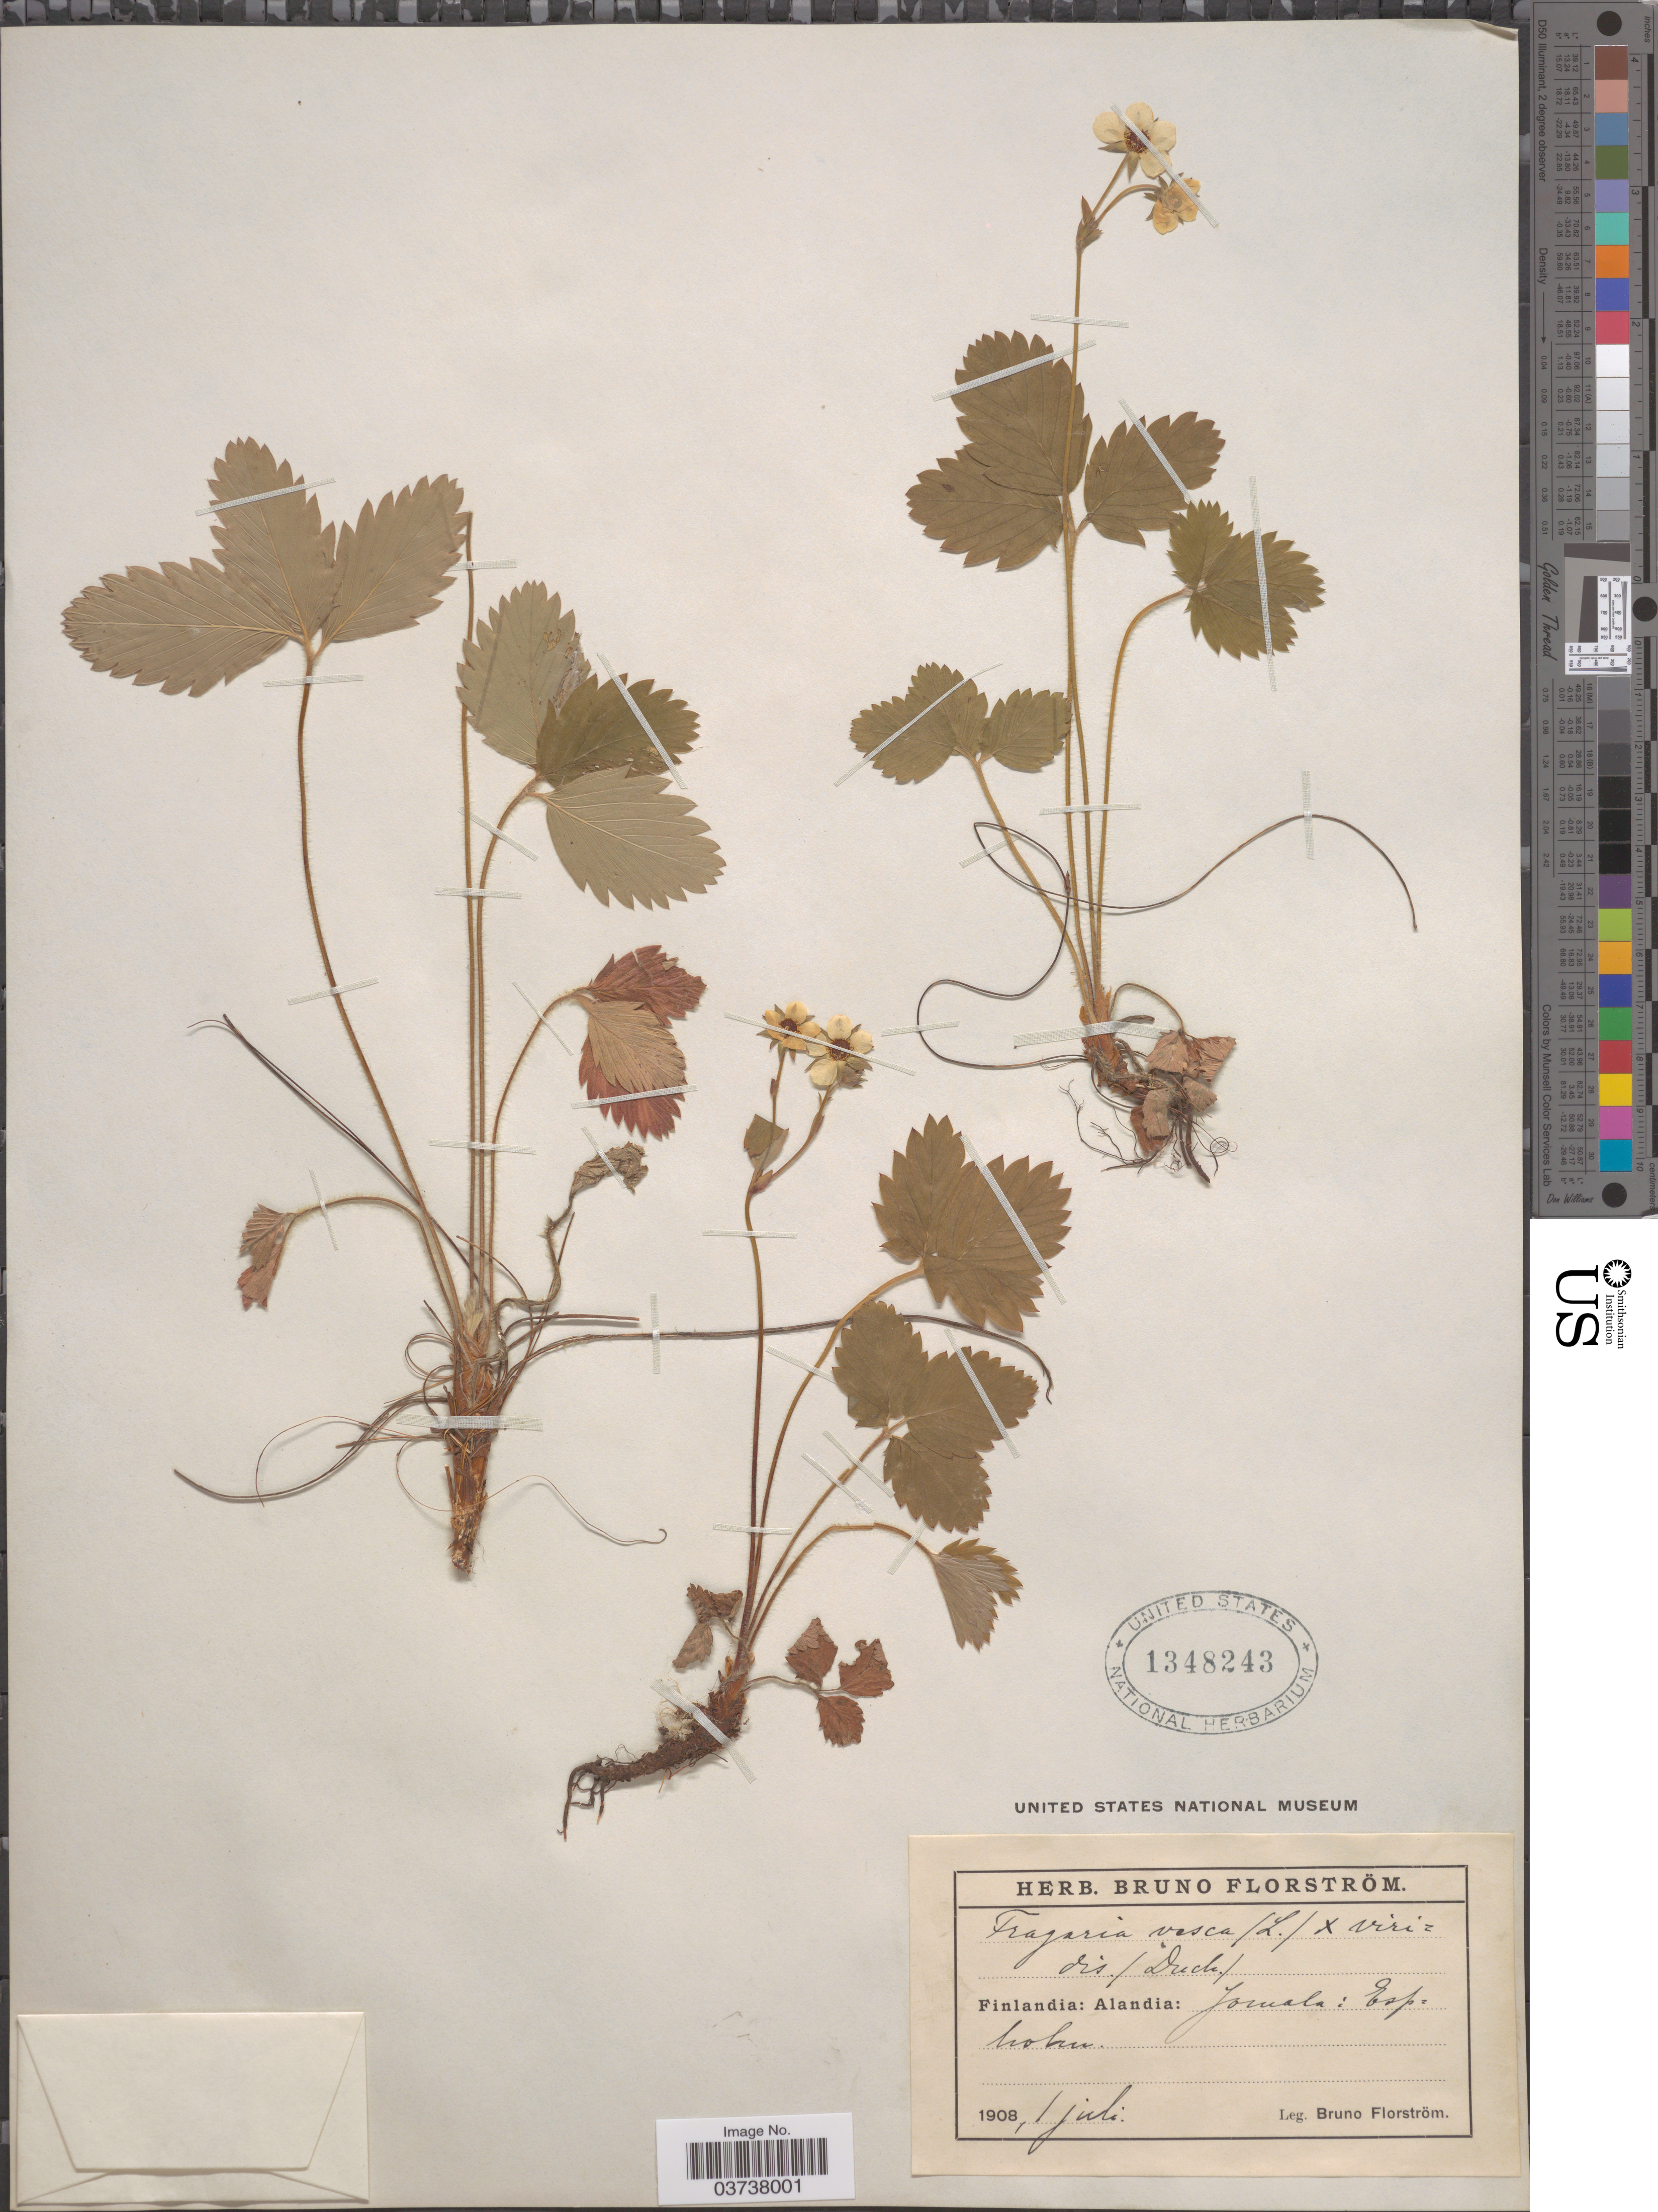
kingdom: Plantae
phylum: Tracheophyta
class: Magnoliopsida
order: Rosales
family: Rosaceae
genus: Fragaria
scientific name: Fragaria vesca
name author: L.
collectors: B. Florström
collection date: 1908-07-01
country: Finland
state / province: Ahvenanmaa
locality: Jomala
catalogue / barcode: US 1348243